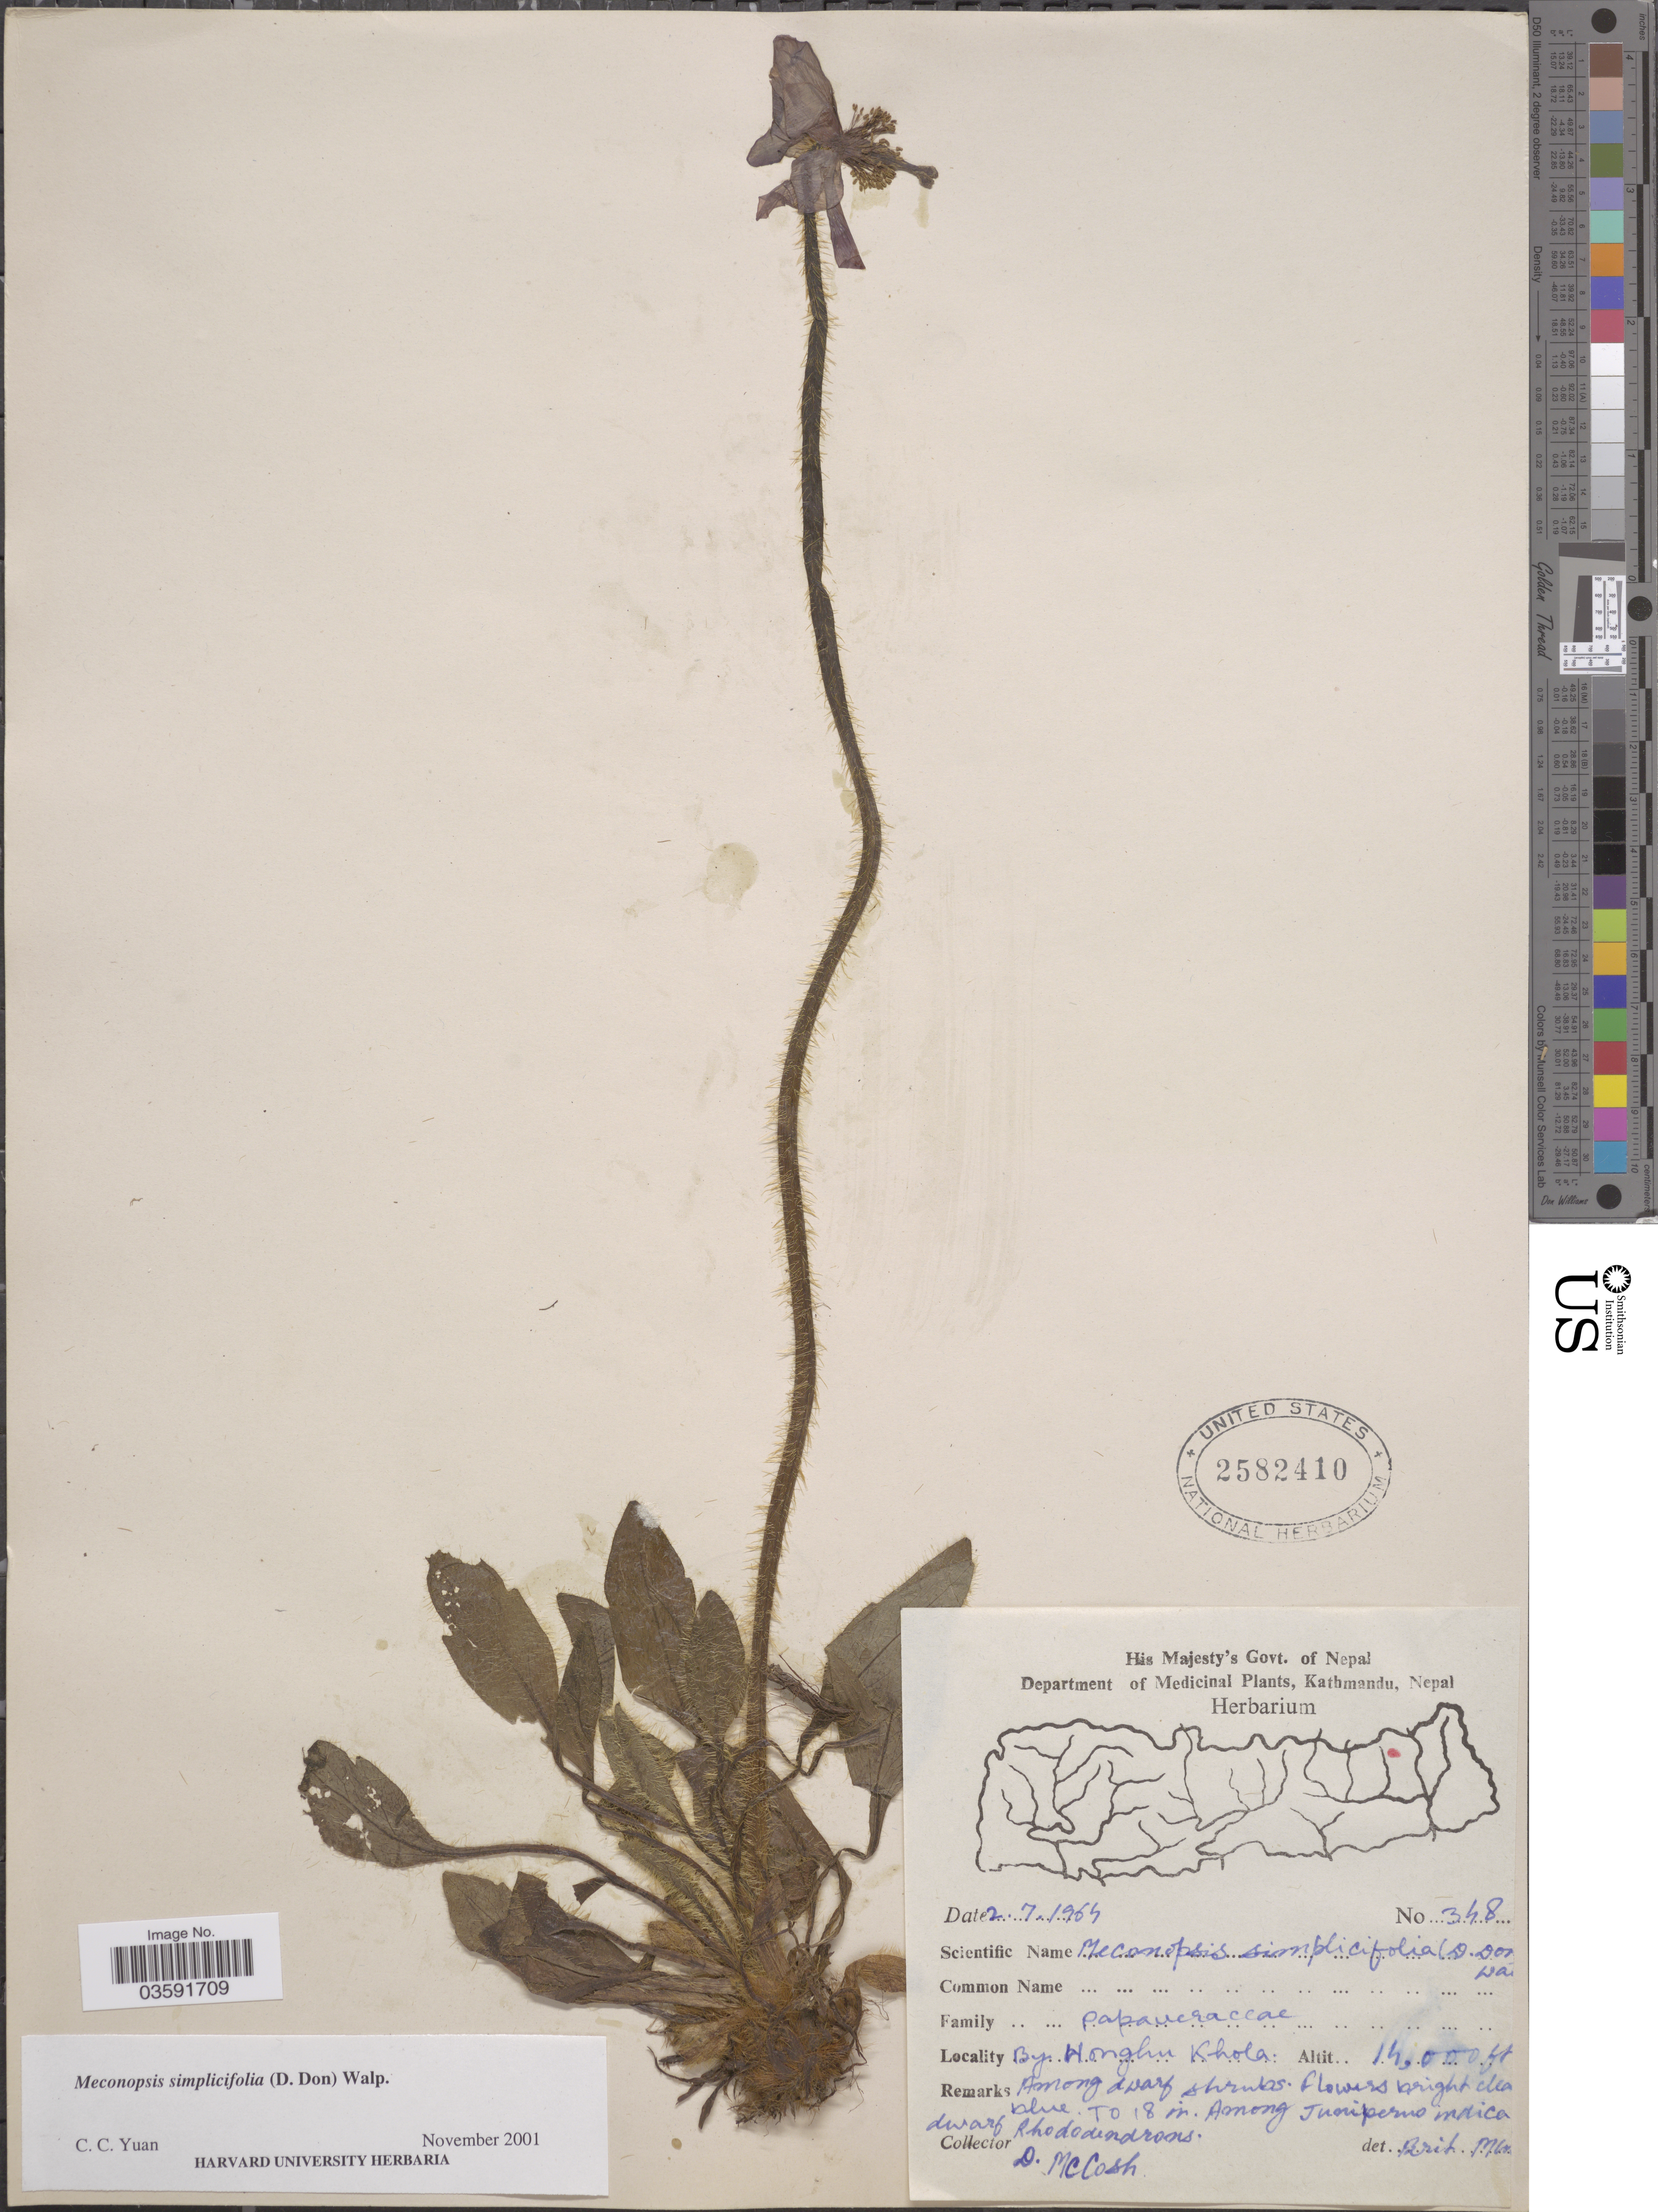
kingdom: Plantae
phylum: Tracheophyta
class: Magnoliopsida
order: Ranunculales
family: Papaveraceae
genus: Meconopsis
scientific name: Meconopsis simplicifolia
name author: (D. Don) Walp.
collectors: D. McCosh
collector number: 348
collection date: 1964-07-02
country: Nepal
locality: By Honghu Khola.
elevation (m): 4267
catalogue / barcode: US 2582410